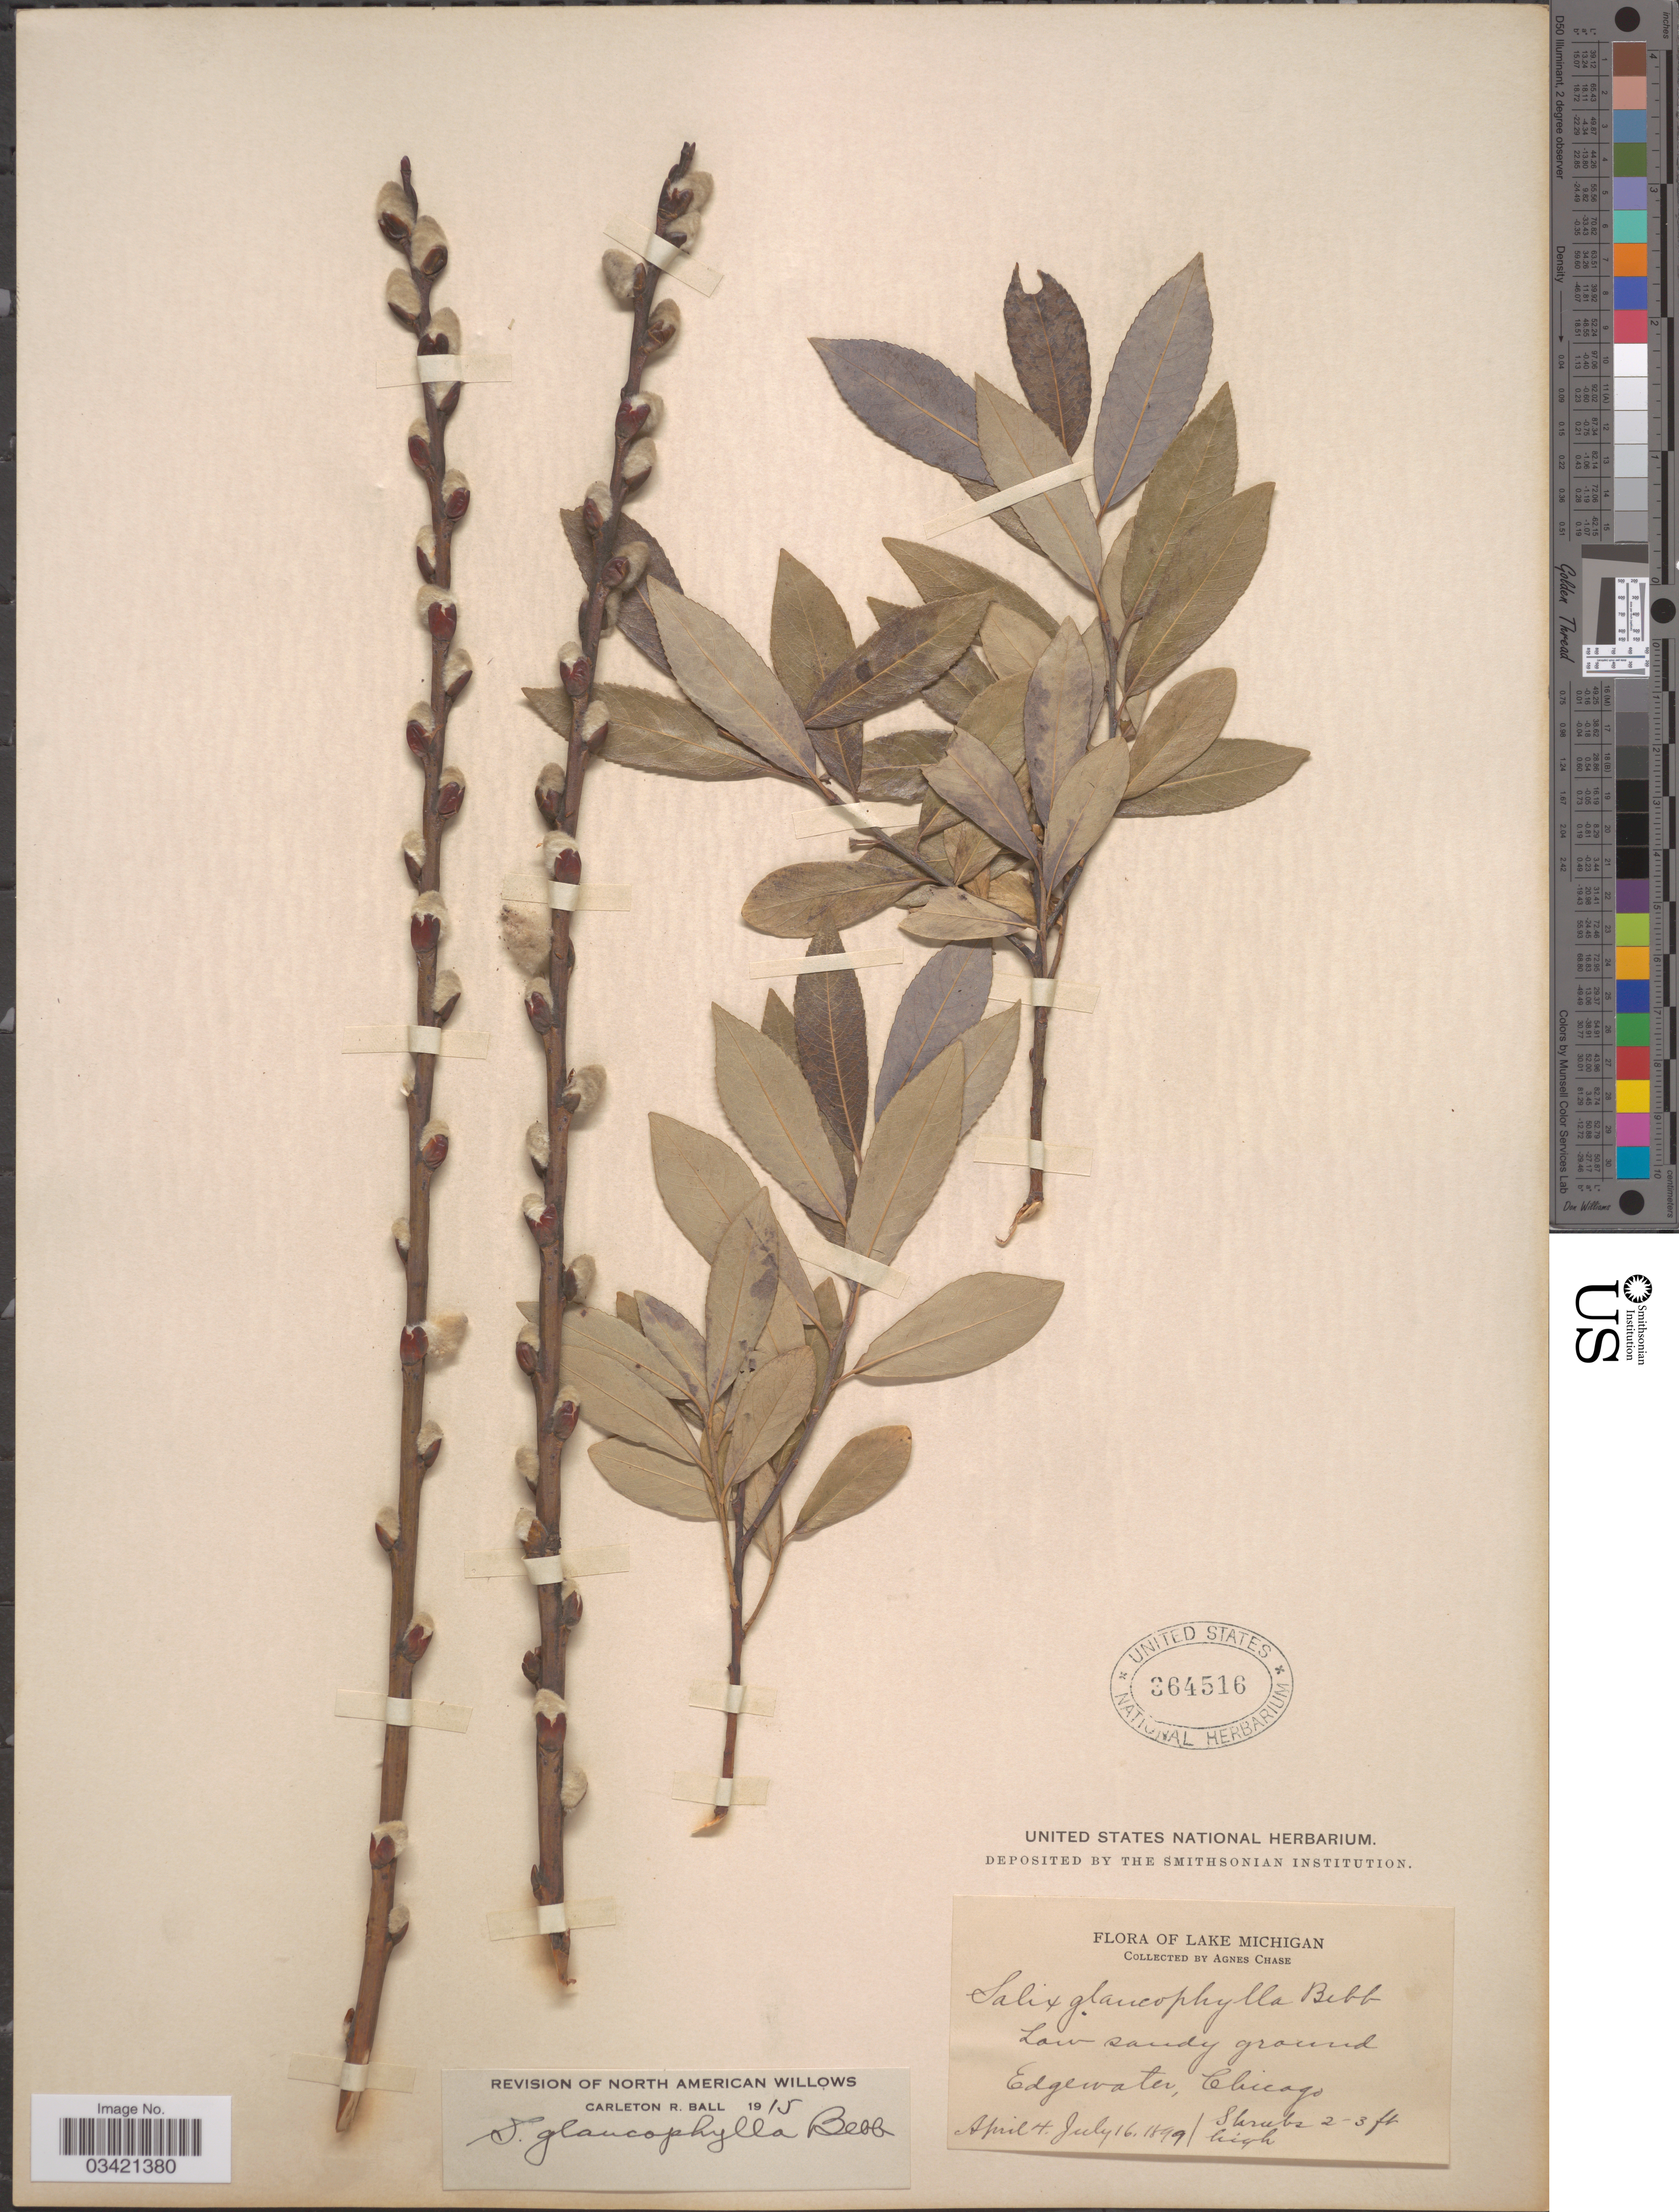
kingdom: Plantae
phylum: Tracheophyta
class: Magnoliopsida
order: Malpighiales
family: Salicaceae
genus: Salix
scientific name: Salix glaucophylla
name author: Andersson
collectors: A. Chase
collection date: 1899-04-04/1899-07-16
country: United States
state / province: Illinois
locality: Lake Michigan. Edgewater, Chicago.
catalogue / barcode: US 364516